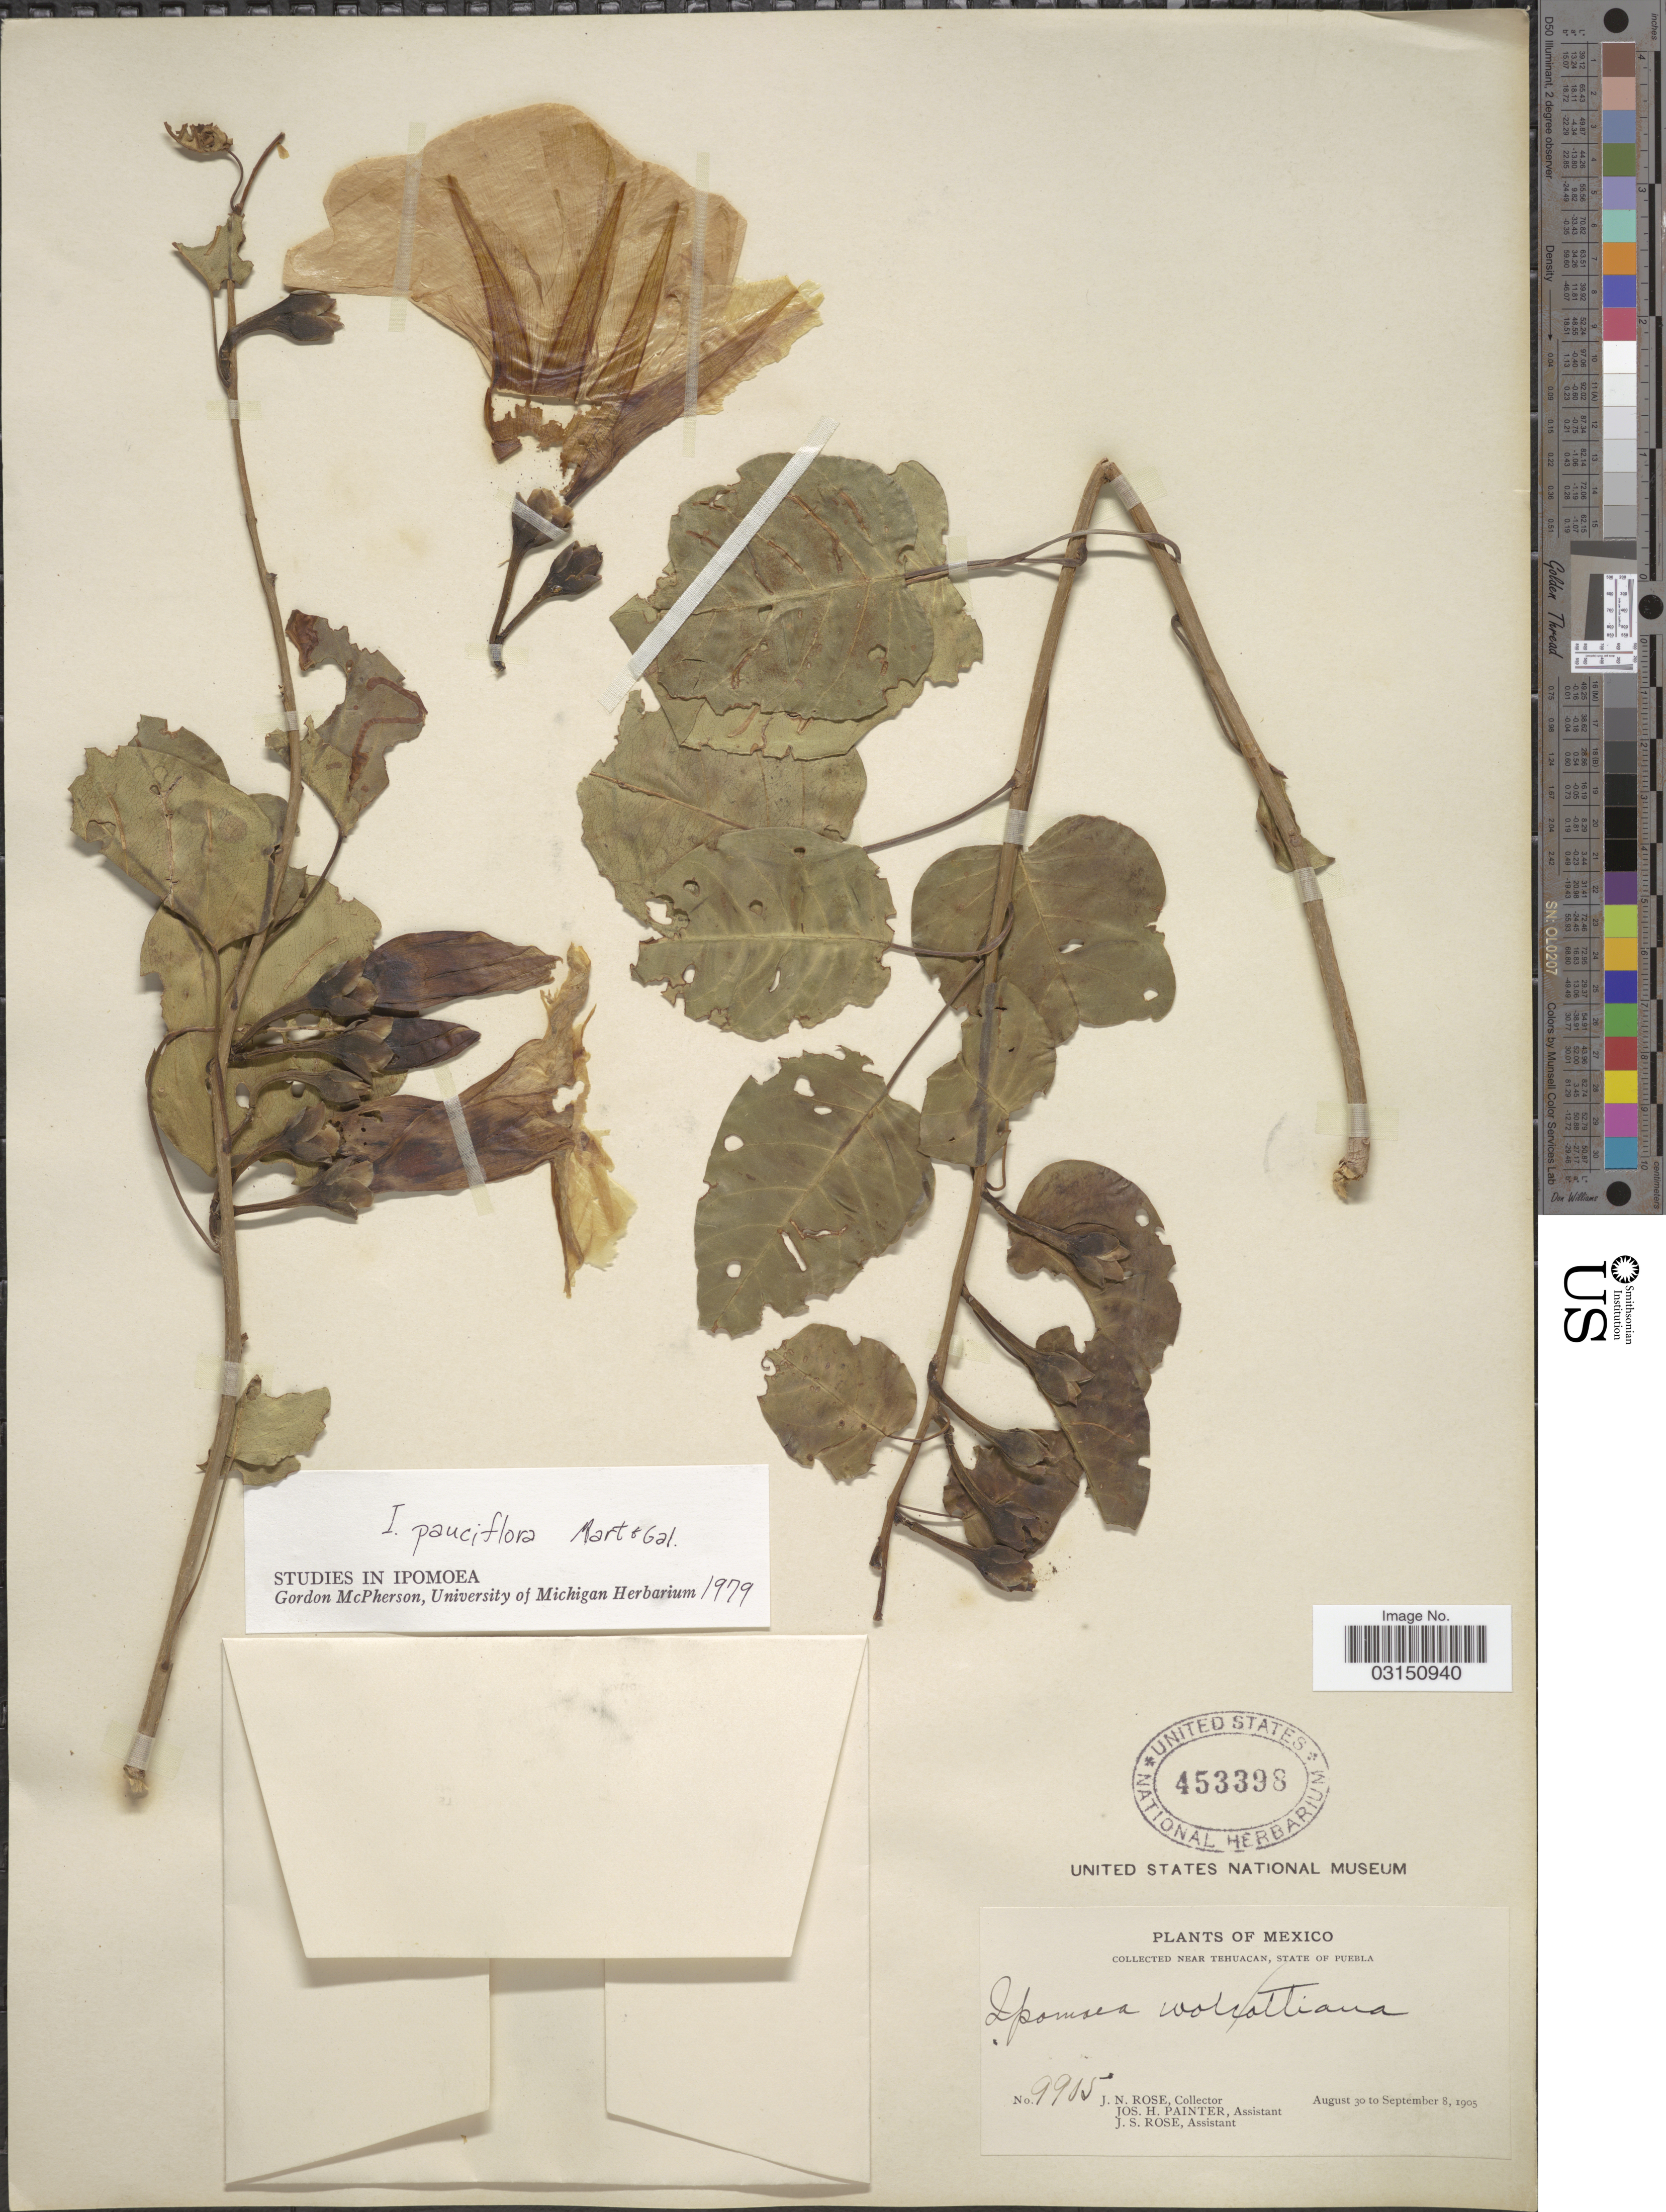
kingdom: Plantae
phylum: Tracheophyta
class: Magnoliopsida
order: Solanales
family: Convolvulaceae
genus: Ipomoea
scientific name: Ipomoea pauciflora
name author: M. Martens & Galeotti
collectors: J. N. Rose, J. H. Painter & J. S. Rose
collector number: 9905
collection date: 1905-08-30/1908-09-08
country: Mexico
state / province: Puebla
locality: Near Tehuacan.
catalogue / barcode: US 453398